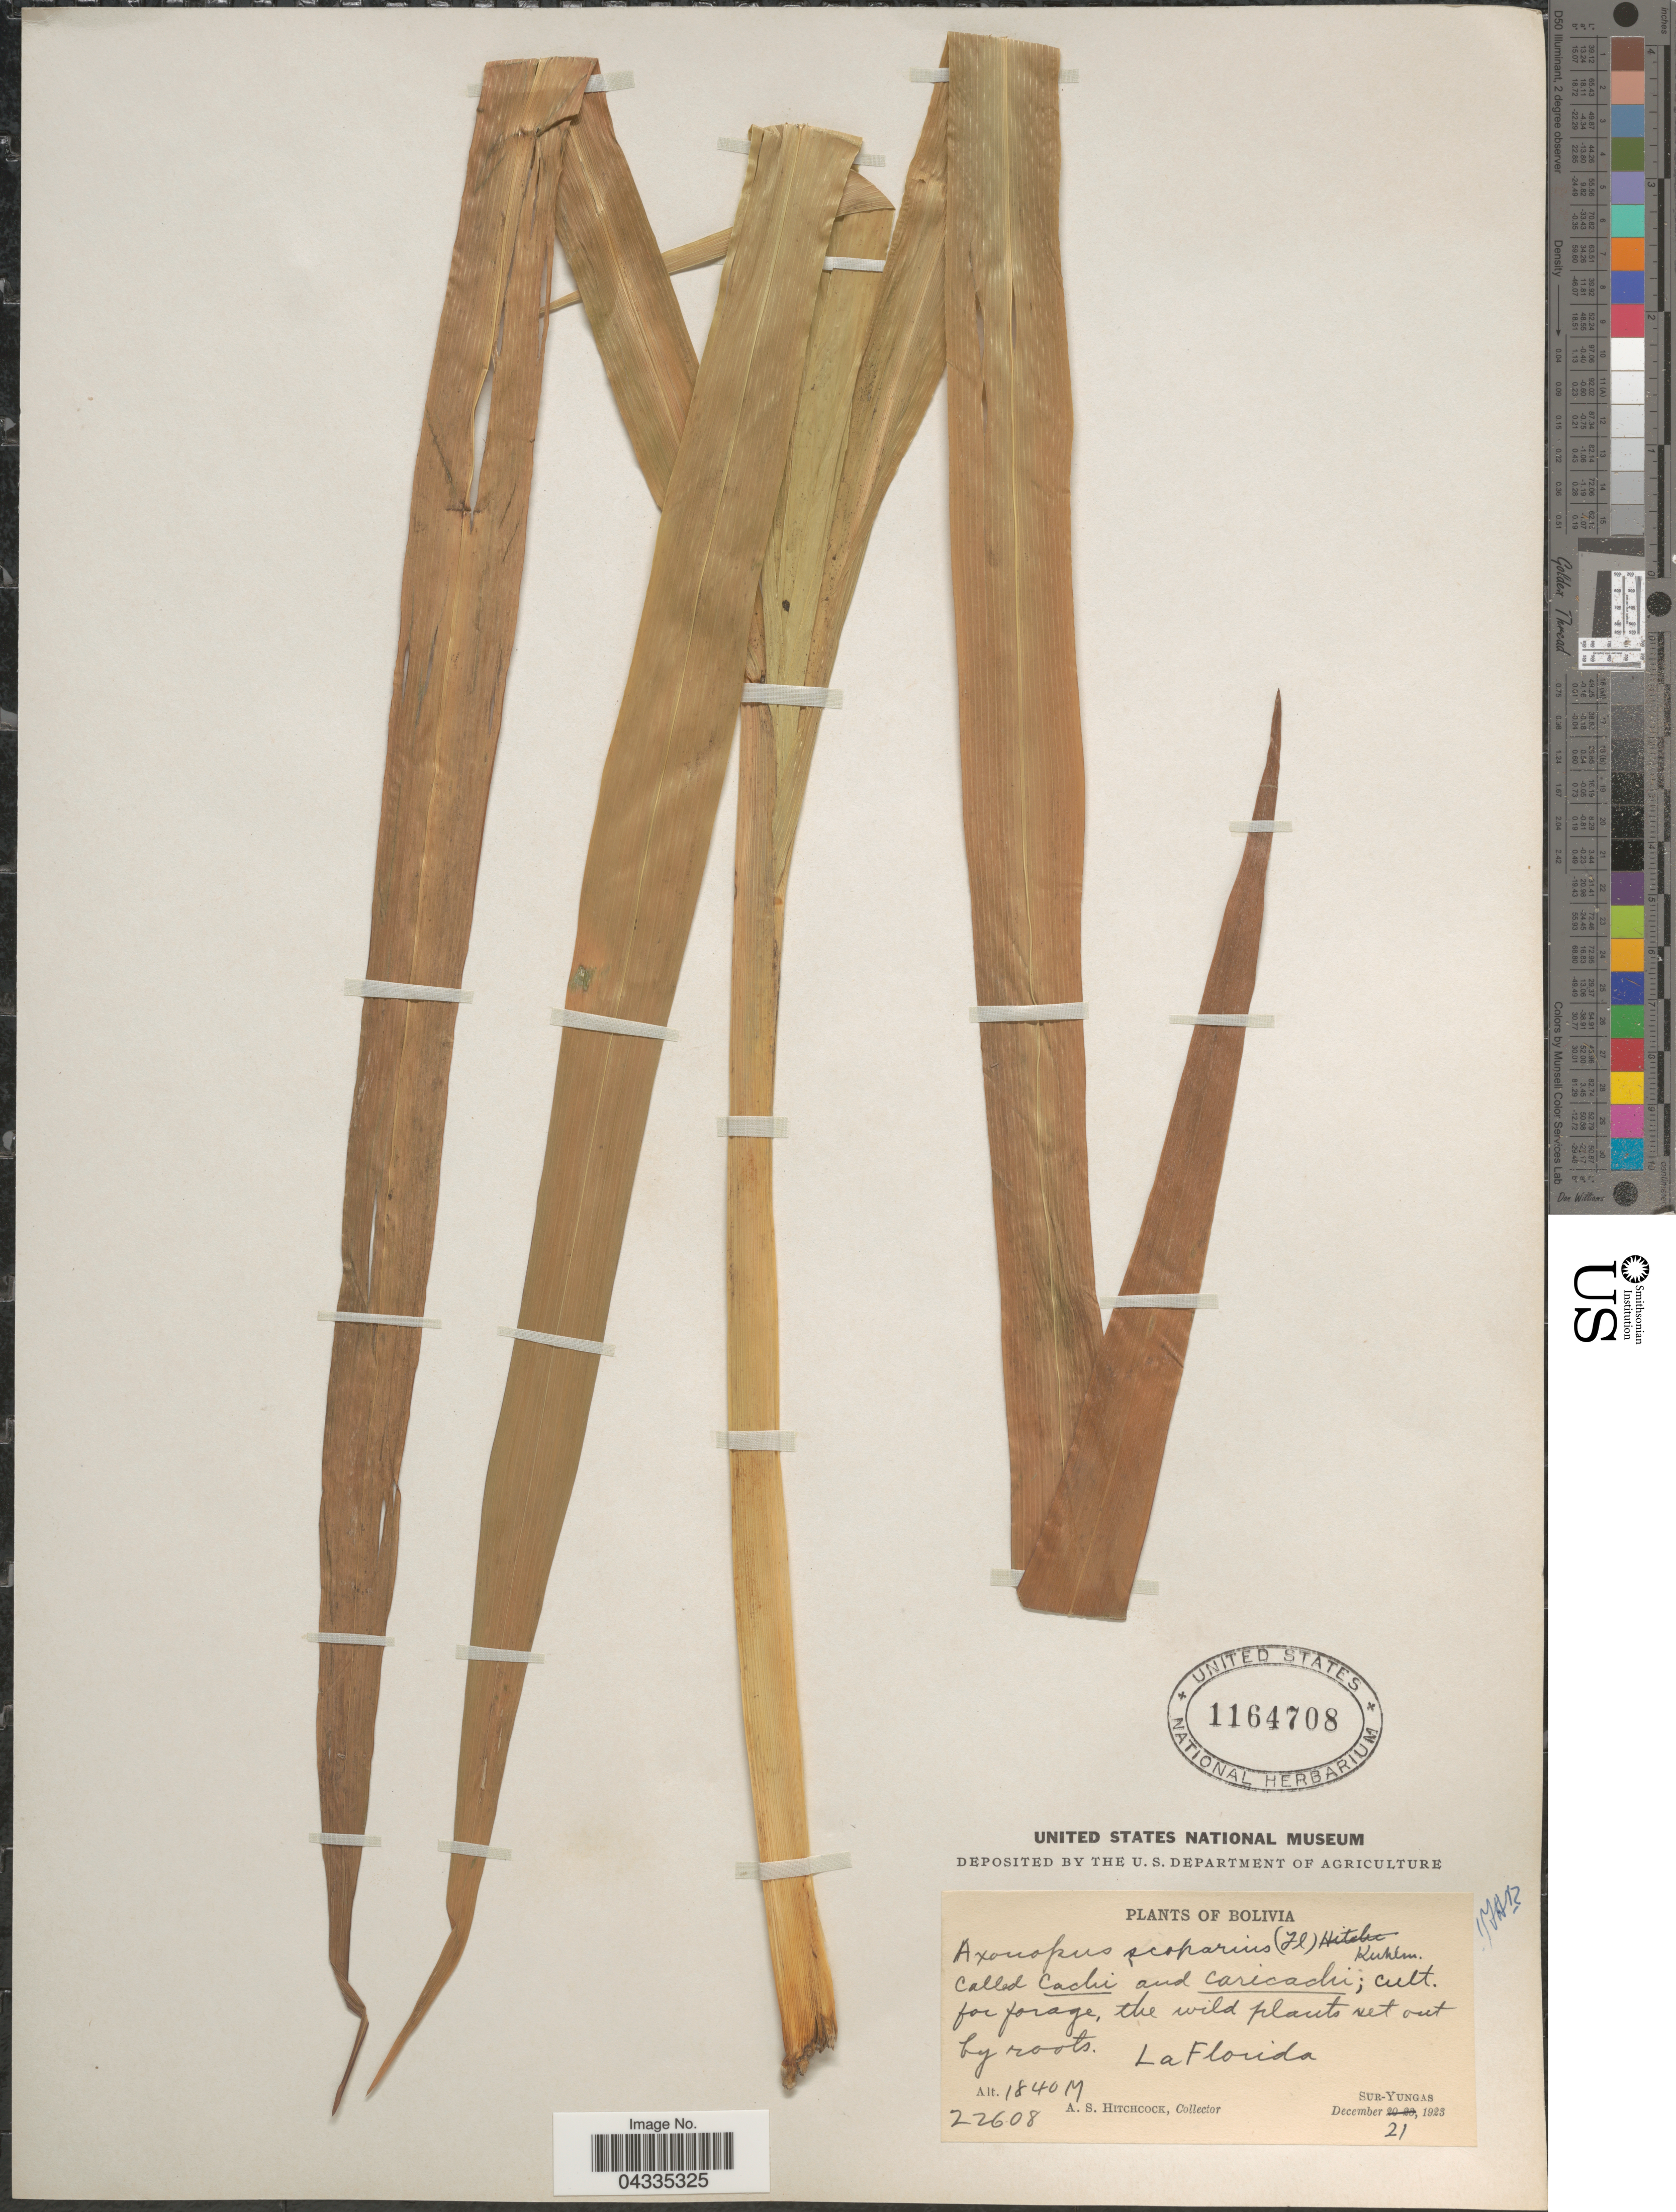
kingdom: Plantae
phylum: Tracheophyta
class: Liliopsida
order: Poales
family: Poaceae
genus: Axonopus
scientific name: Axonopus scoparius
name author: (Flüggé) Kuhlm.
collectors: A. S. Hitchcock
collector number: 22608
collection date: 1923-12-21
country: Bolivia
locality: Cult. for forage, the wild plants set out by roots. La Florida. Sur-Yungas.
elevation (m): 1840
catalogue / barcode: US 1164708